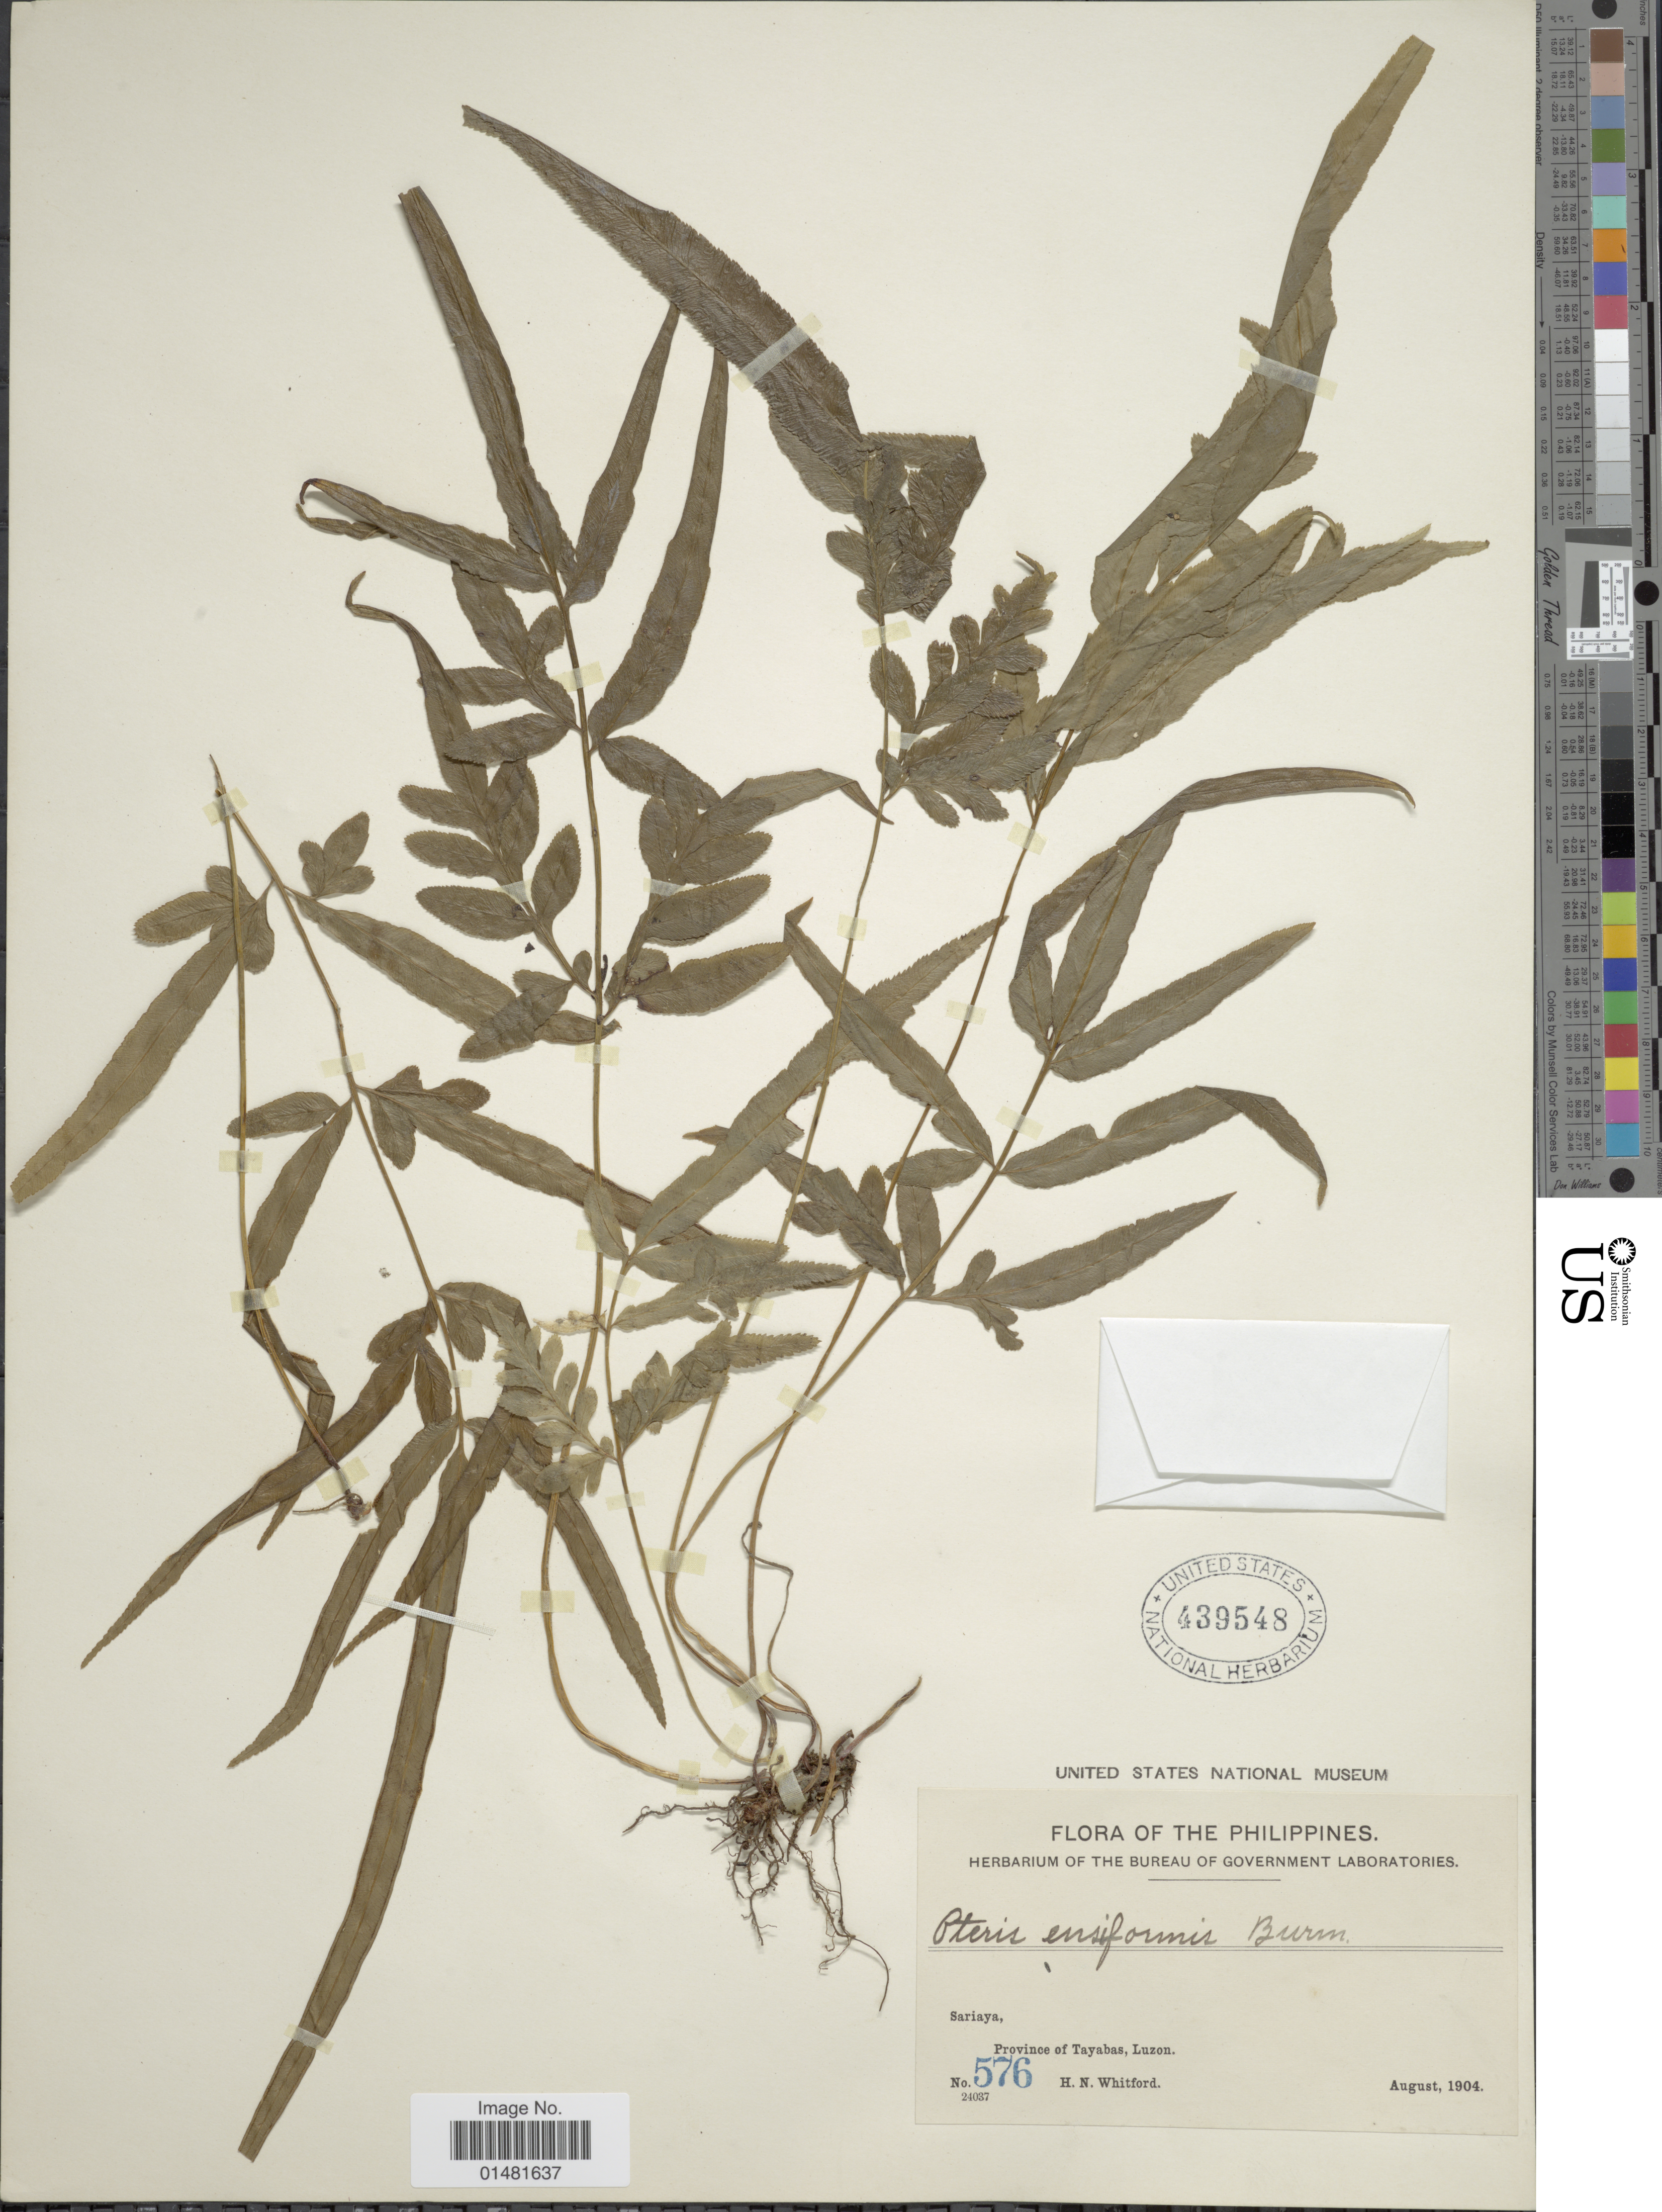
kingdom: Plantae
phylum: Tracheophyta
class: Polypodiopsida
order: Polypodiales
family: Pteridaceae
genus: Pteris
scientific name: Pteris ensiformis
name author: Burm. f.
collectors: H. N. Whitford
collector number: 576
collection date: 1904-08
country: Philippines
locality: Sariaya, Province of Tayabas, Luzon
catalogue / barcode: US 439548